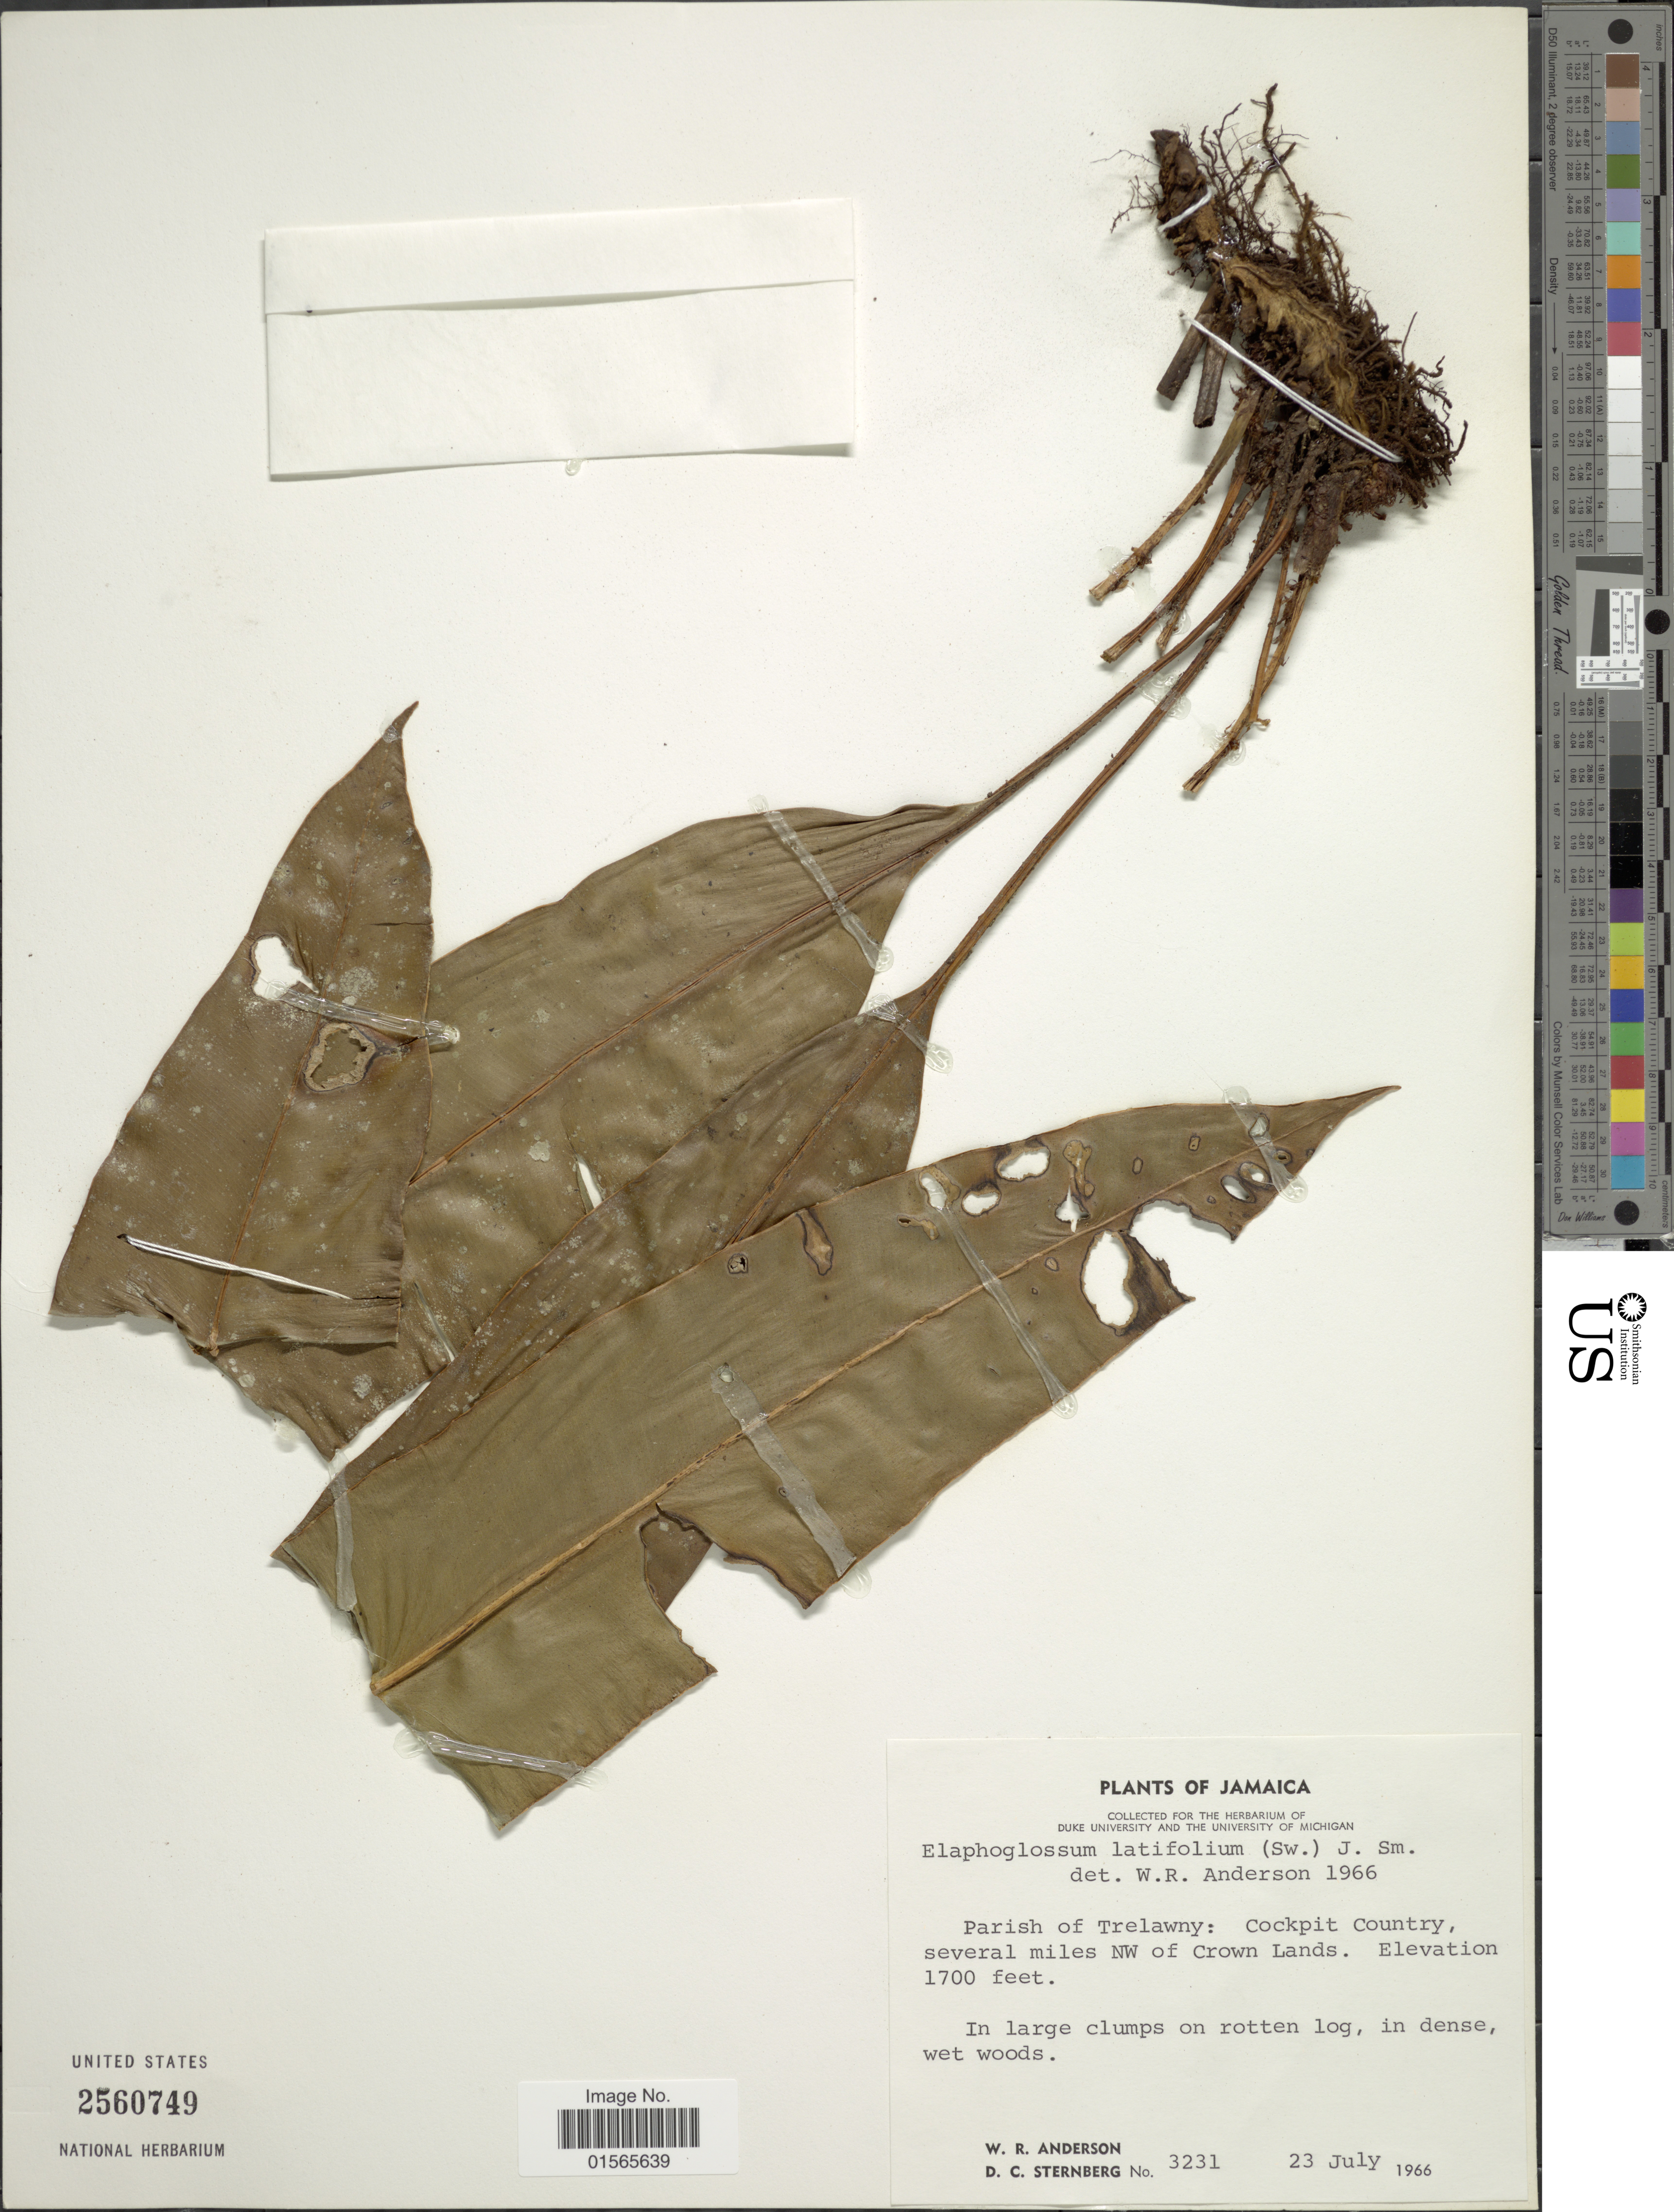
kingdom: Plantae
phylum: Tracheophyta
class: Polypodiopsida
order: Polypodiales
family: Dryopteridaceae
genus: Elaphoglossum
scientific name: Elaphoglossum latifolium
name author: (Sw.) J. Sm.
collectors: W. Anderson & D. Sternberg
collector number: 3231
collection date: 1966-07-23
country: Jamaica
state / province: Trelawny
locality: Parish of Trelawny: Cockpit Country, several miles NW of Crown Lands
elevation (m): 518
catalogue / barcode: US 2560749